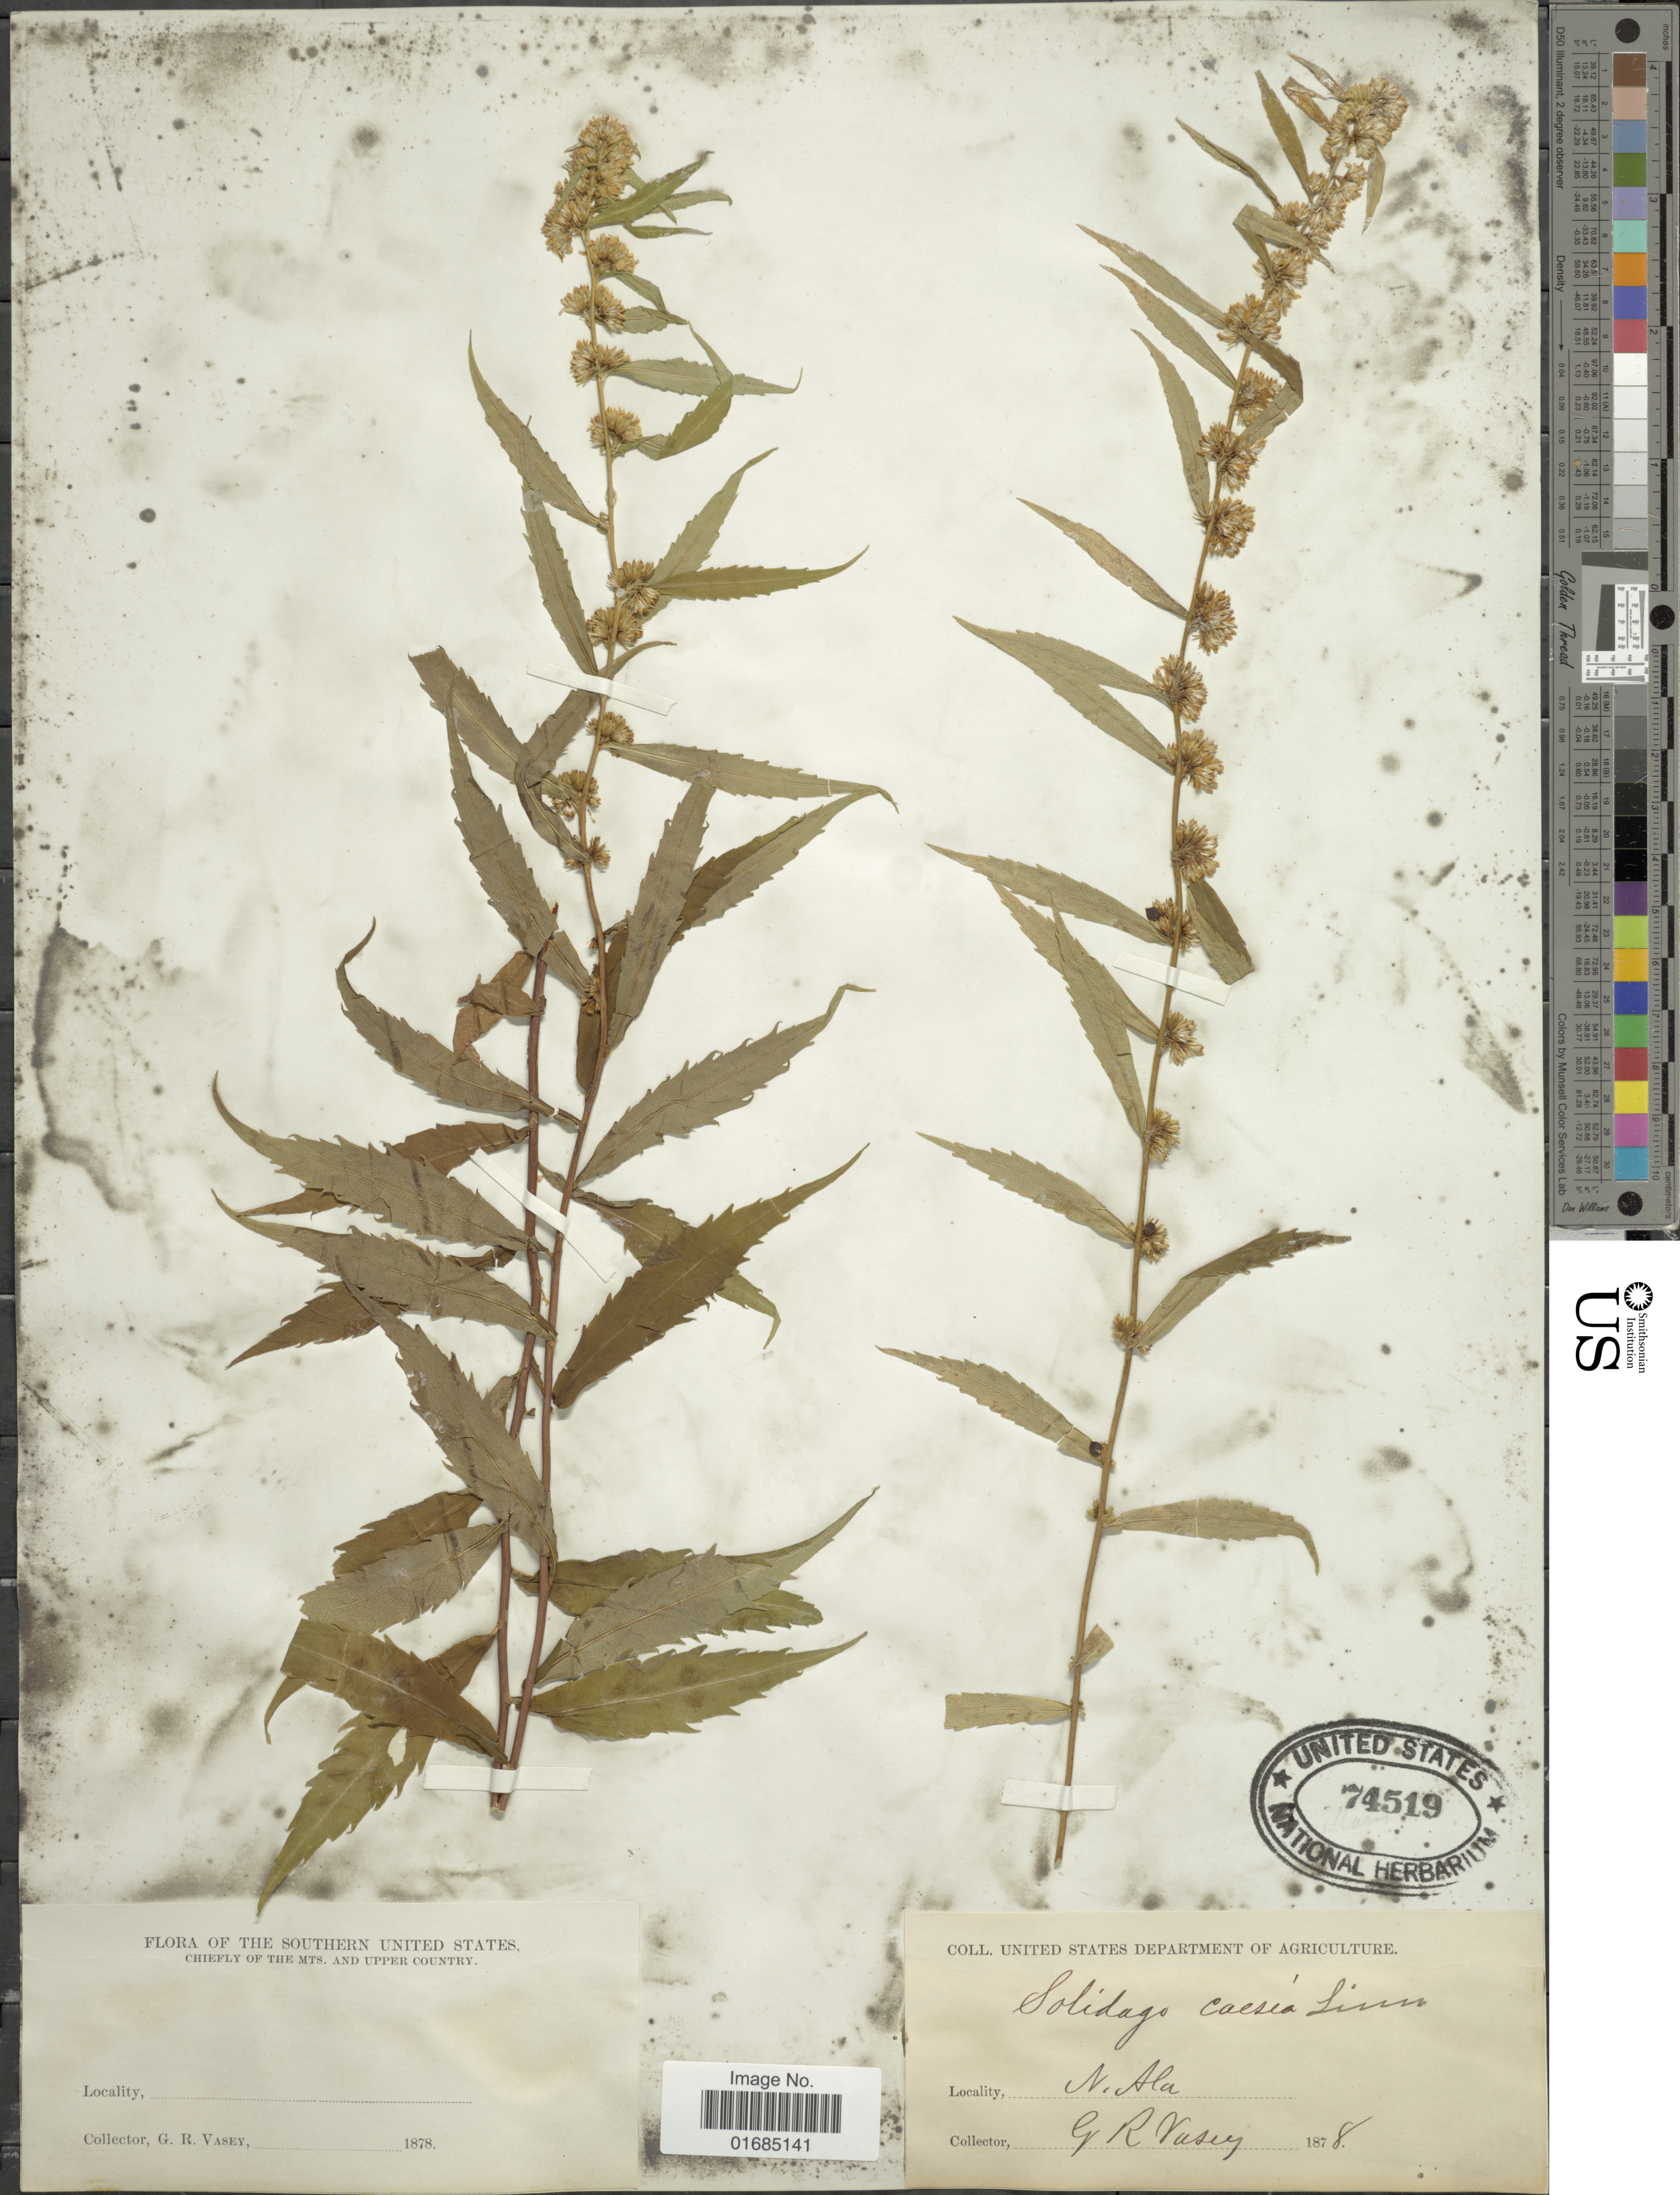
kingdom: Plantae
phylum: Tracheophyta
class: Magnoliopsida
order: Asterales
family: Asteraceae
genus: Solidago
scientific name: Solidago caesia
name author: L.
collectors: G. R. Vasey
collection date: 1878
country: United States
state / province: Alabama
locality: N. Ala.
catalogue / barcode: US 74519